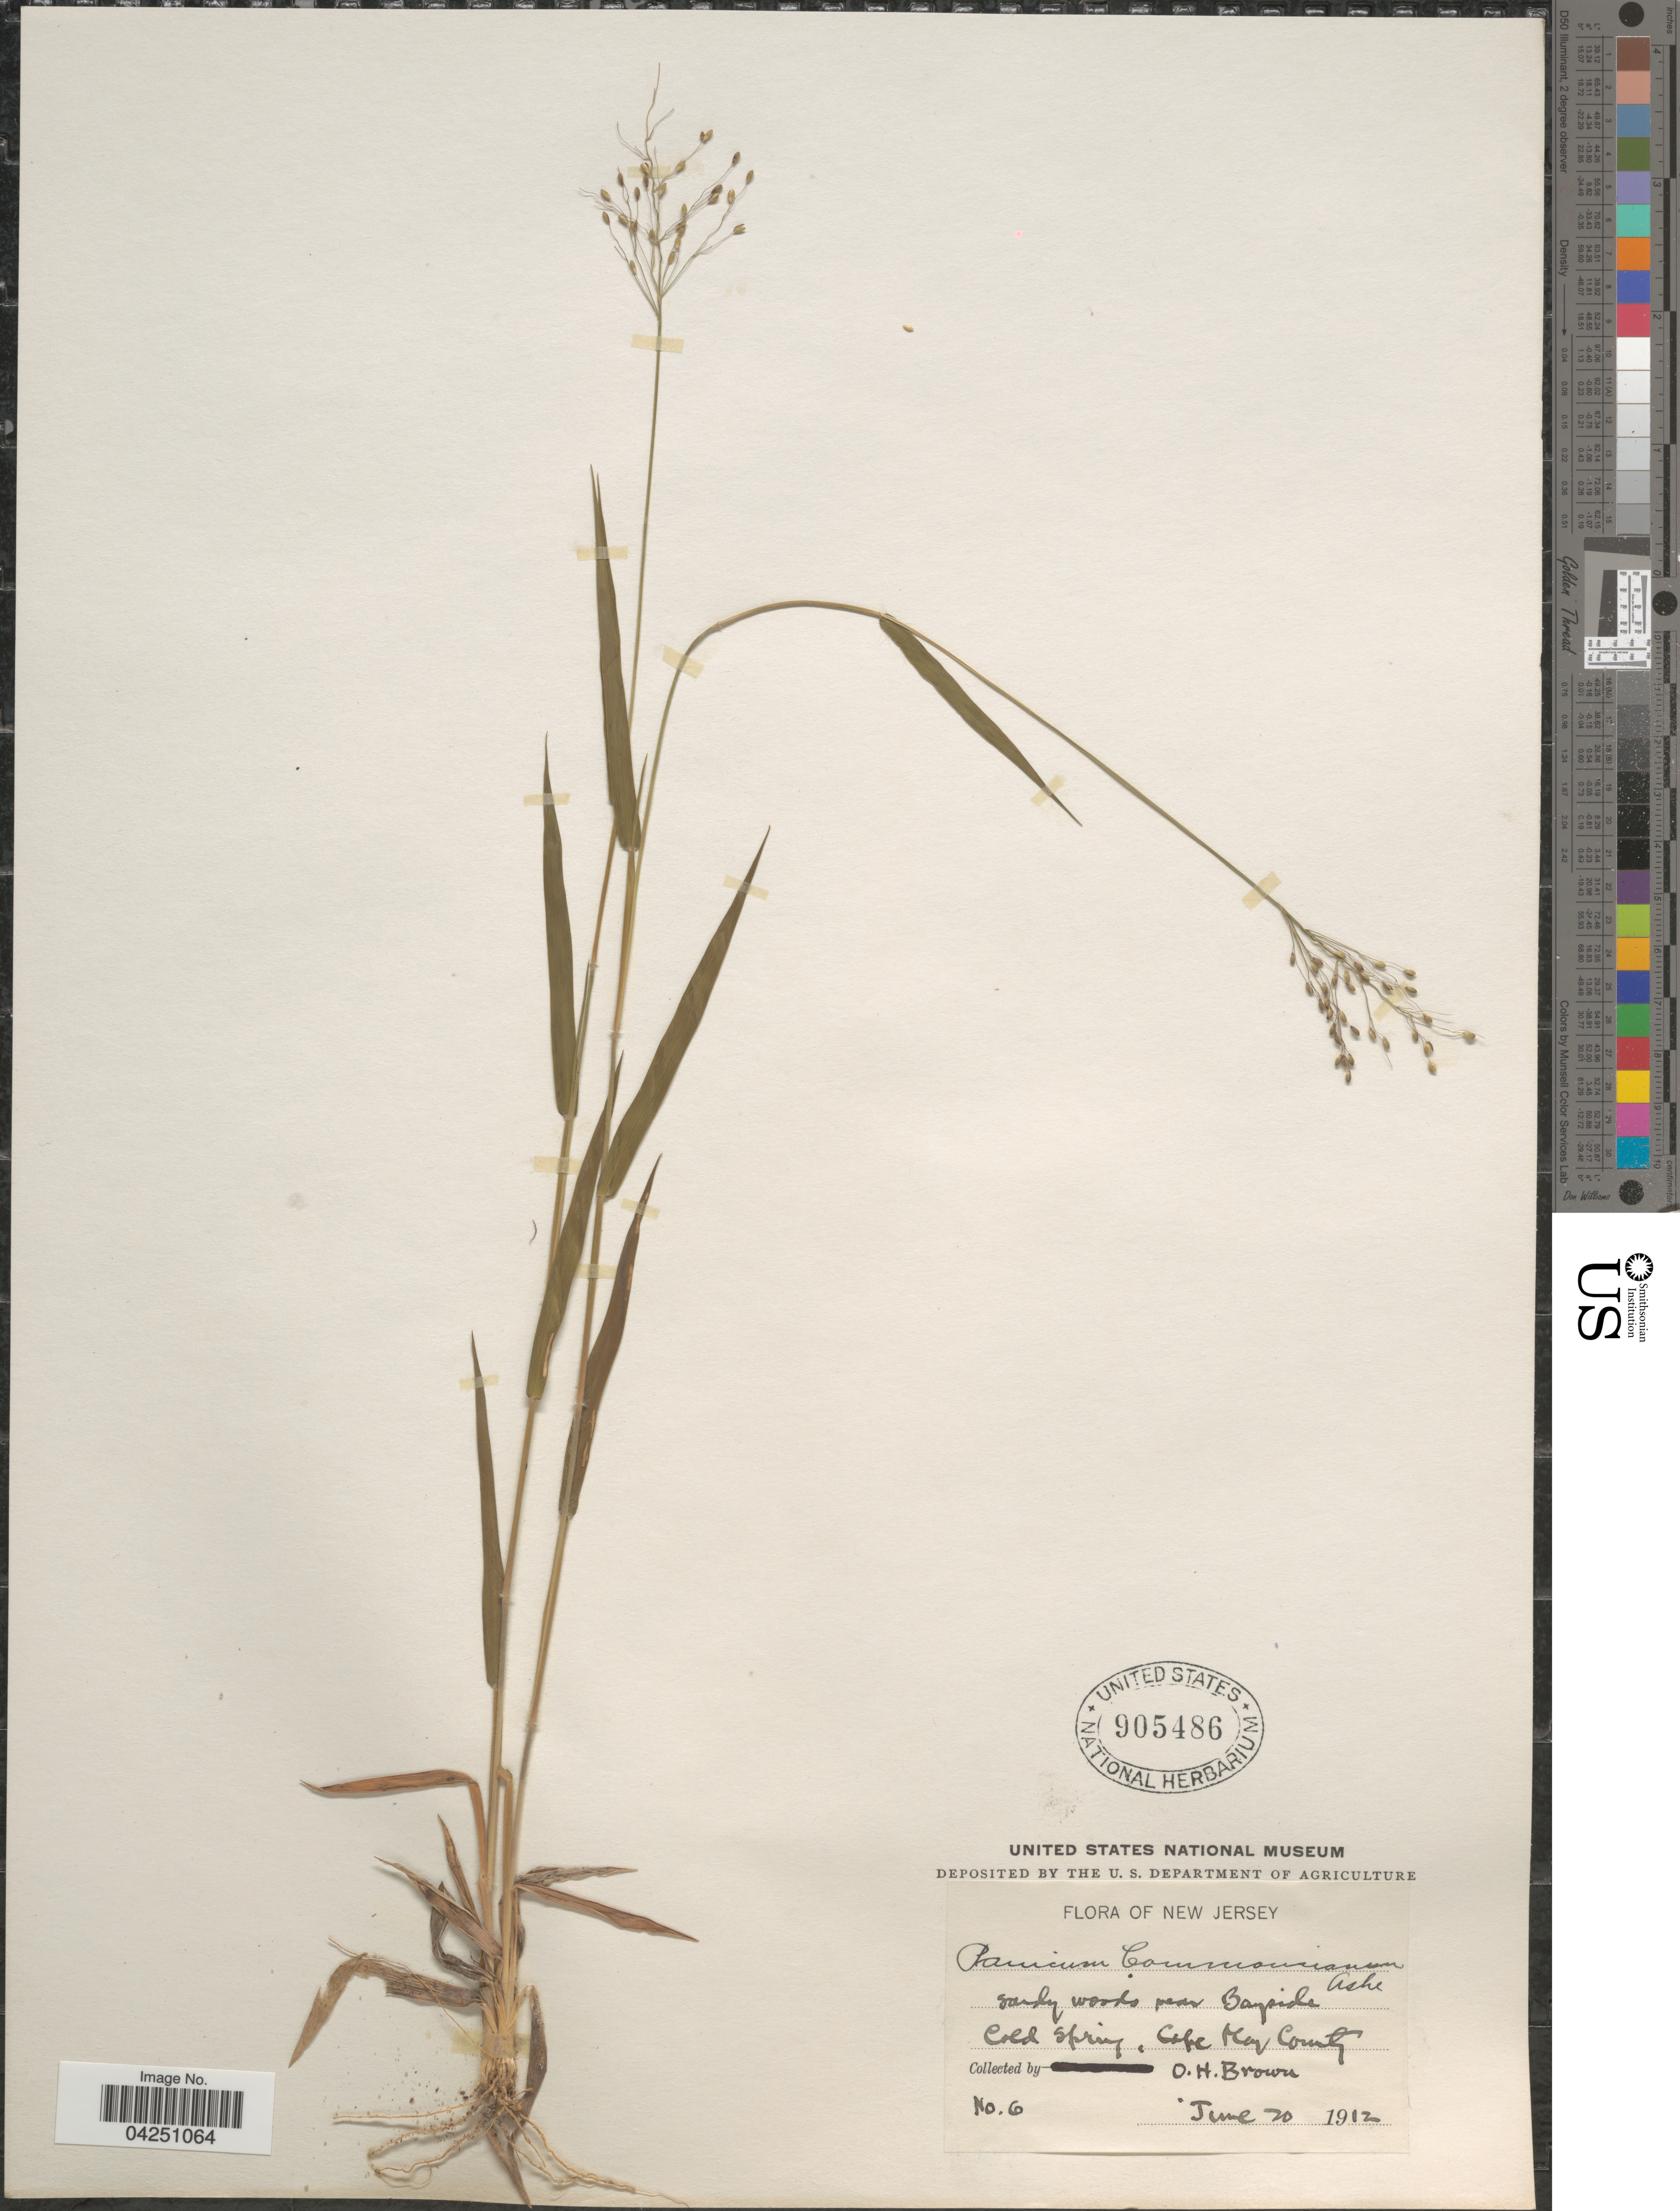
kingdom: Plantae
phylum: Tracheophyta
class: Liliopsida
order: Poales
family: Poaceae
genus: Dichanthelium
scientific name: Dichanthelium acuminatum var. acuminatum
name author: (Sw.) Gould & C.A. Clark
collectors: O. Brown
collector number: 6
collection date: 1912-06-20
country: United States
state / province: New Jersey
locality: Sandy woods near Bayside. Cold Spring, Cape May County.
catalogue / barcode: US 905486